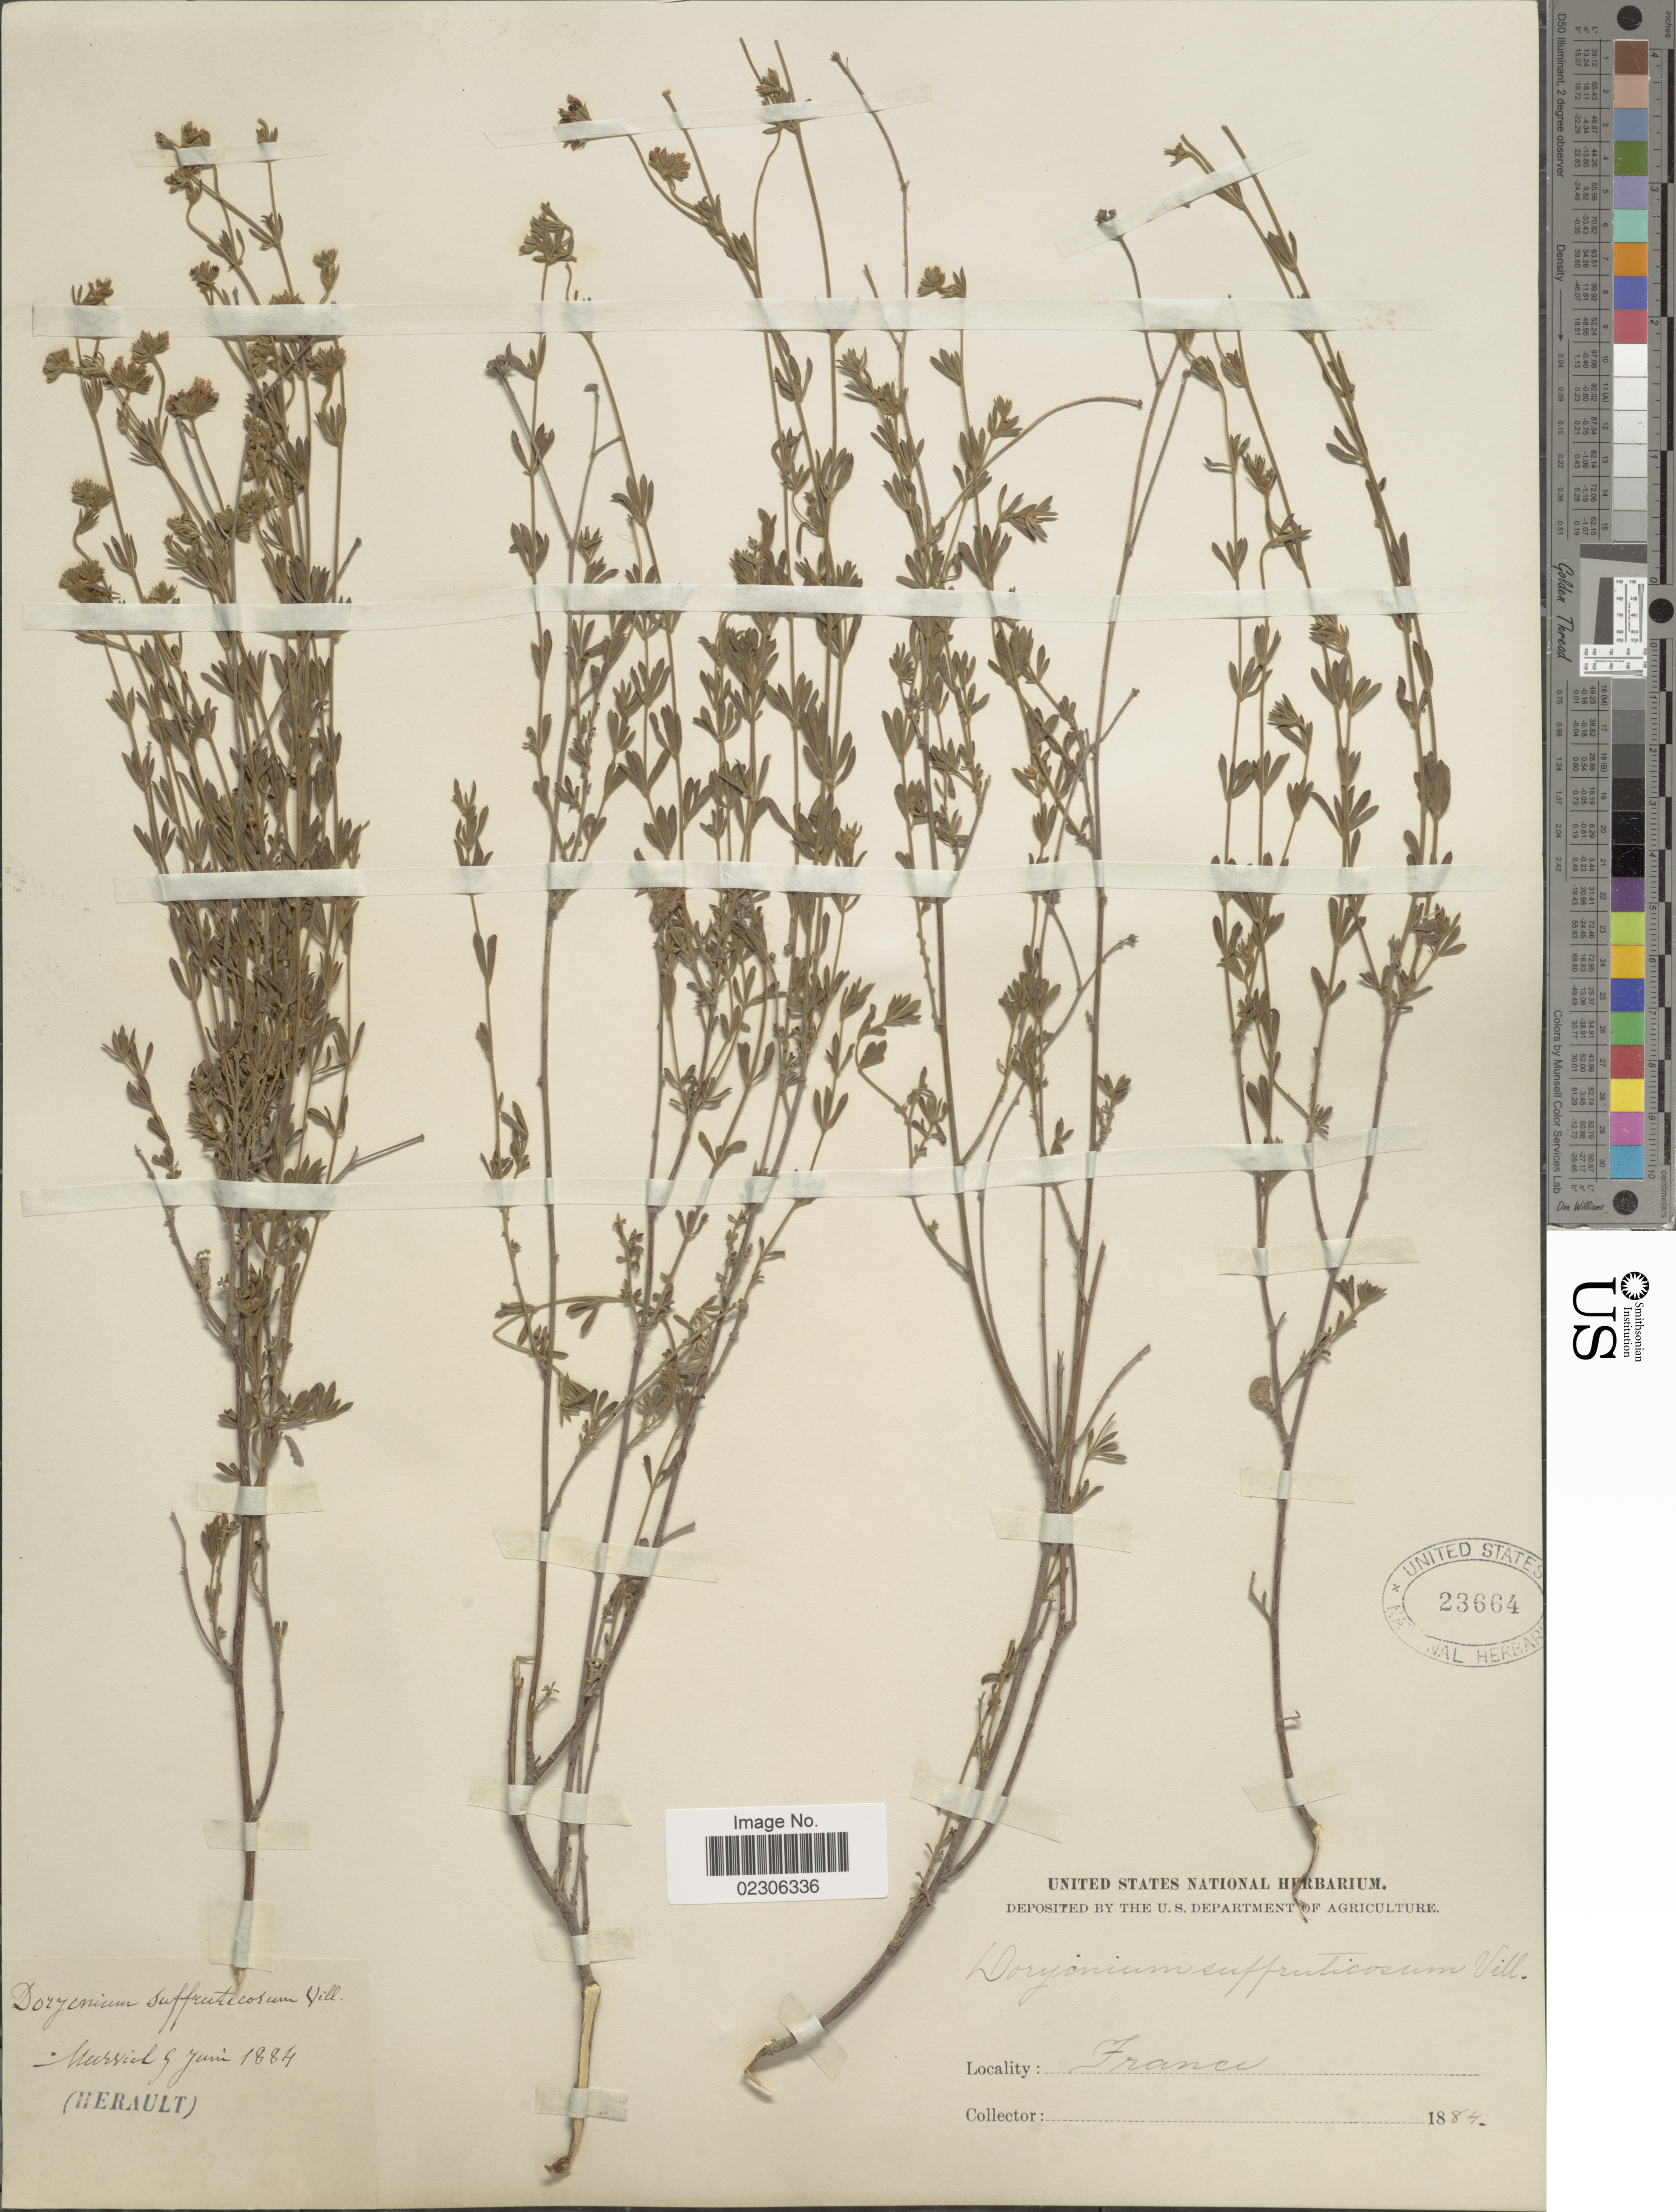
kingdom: Plantae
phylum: Tracheophyta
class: Magnoliopsida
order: Fabales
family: Fabaceae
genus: Dorycnium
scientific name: Dorycnium suffruticosum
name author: Vill.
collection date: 1884-06-09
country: France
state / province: Occitanie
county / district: Hérault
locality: Murviel [interpreted]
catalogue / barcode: US 23664